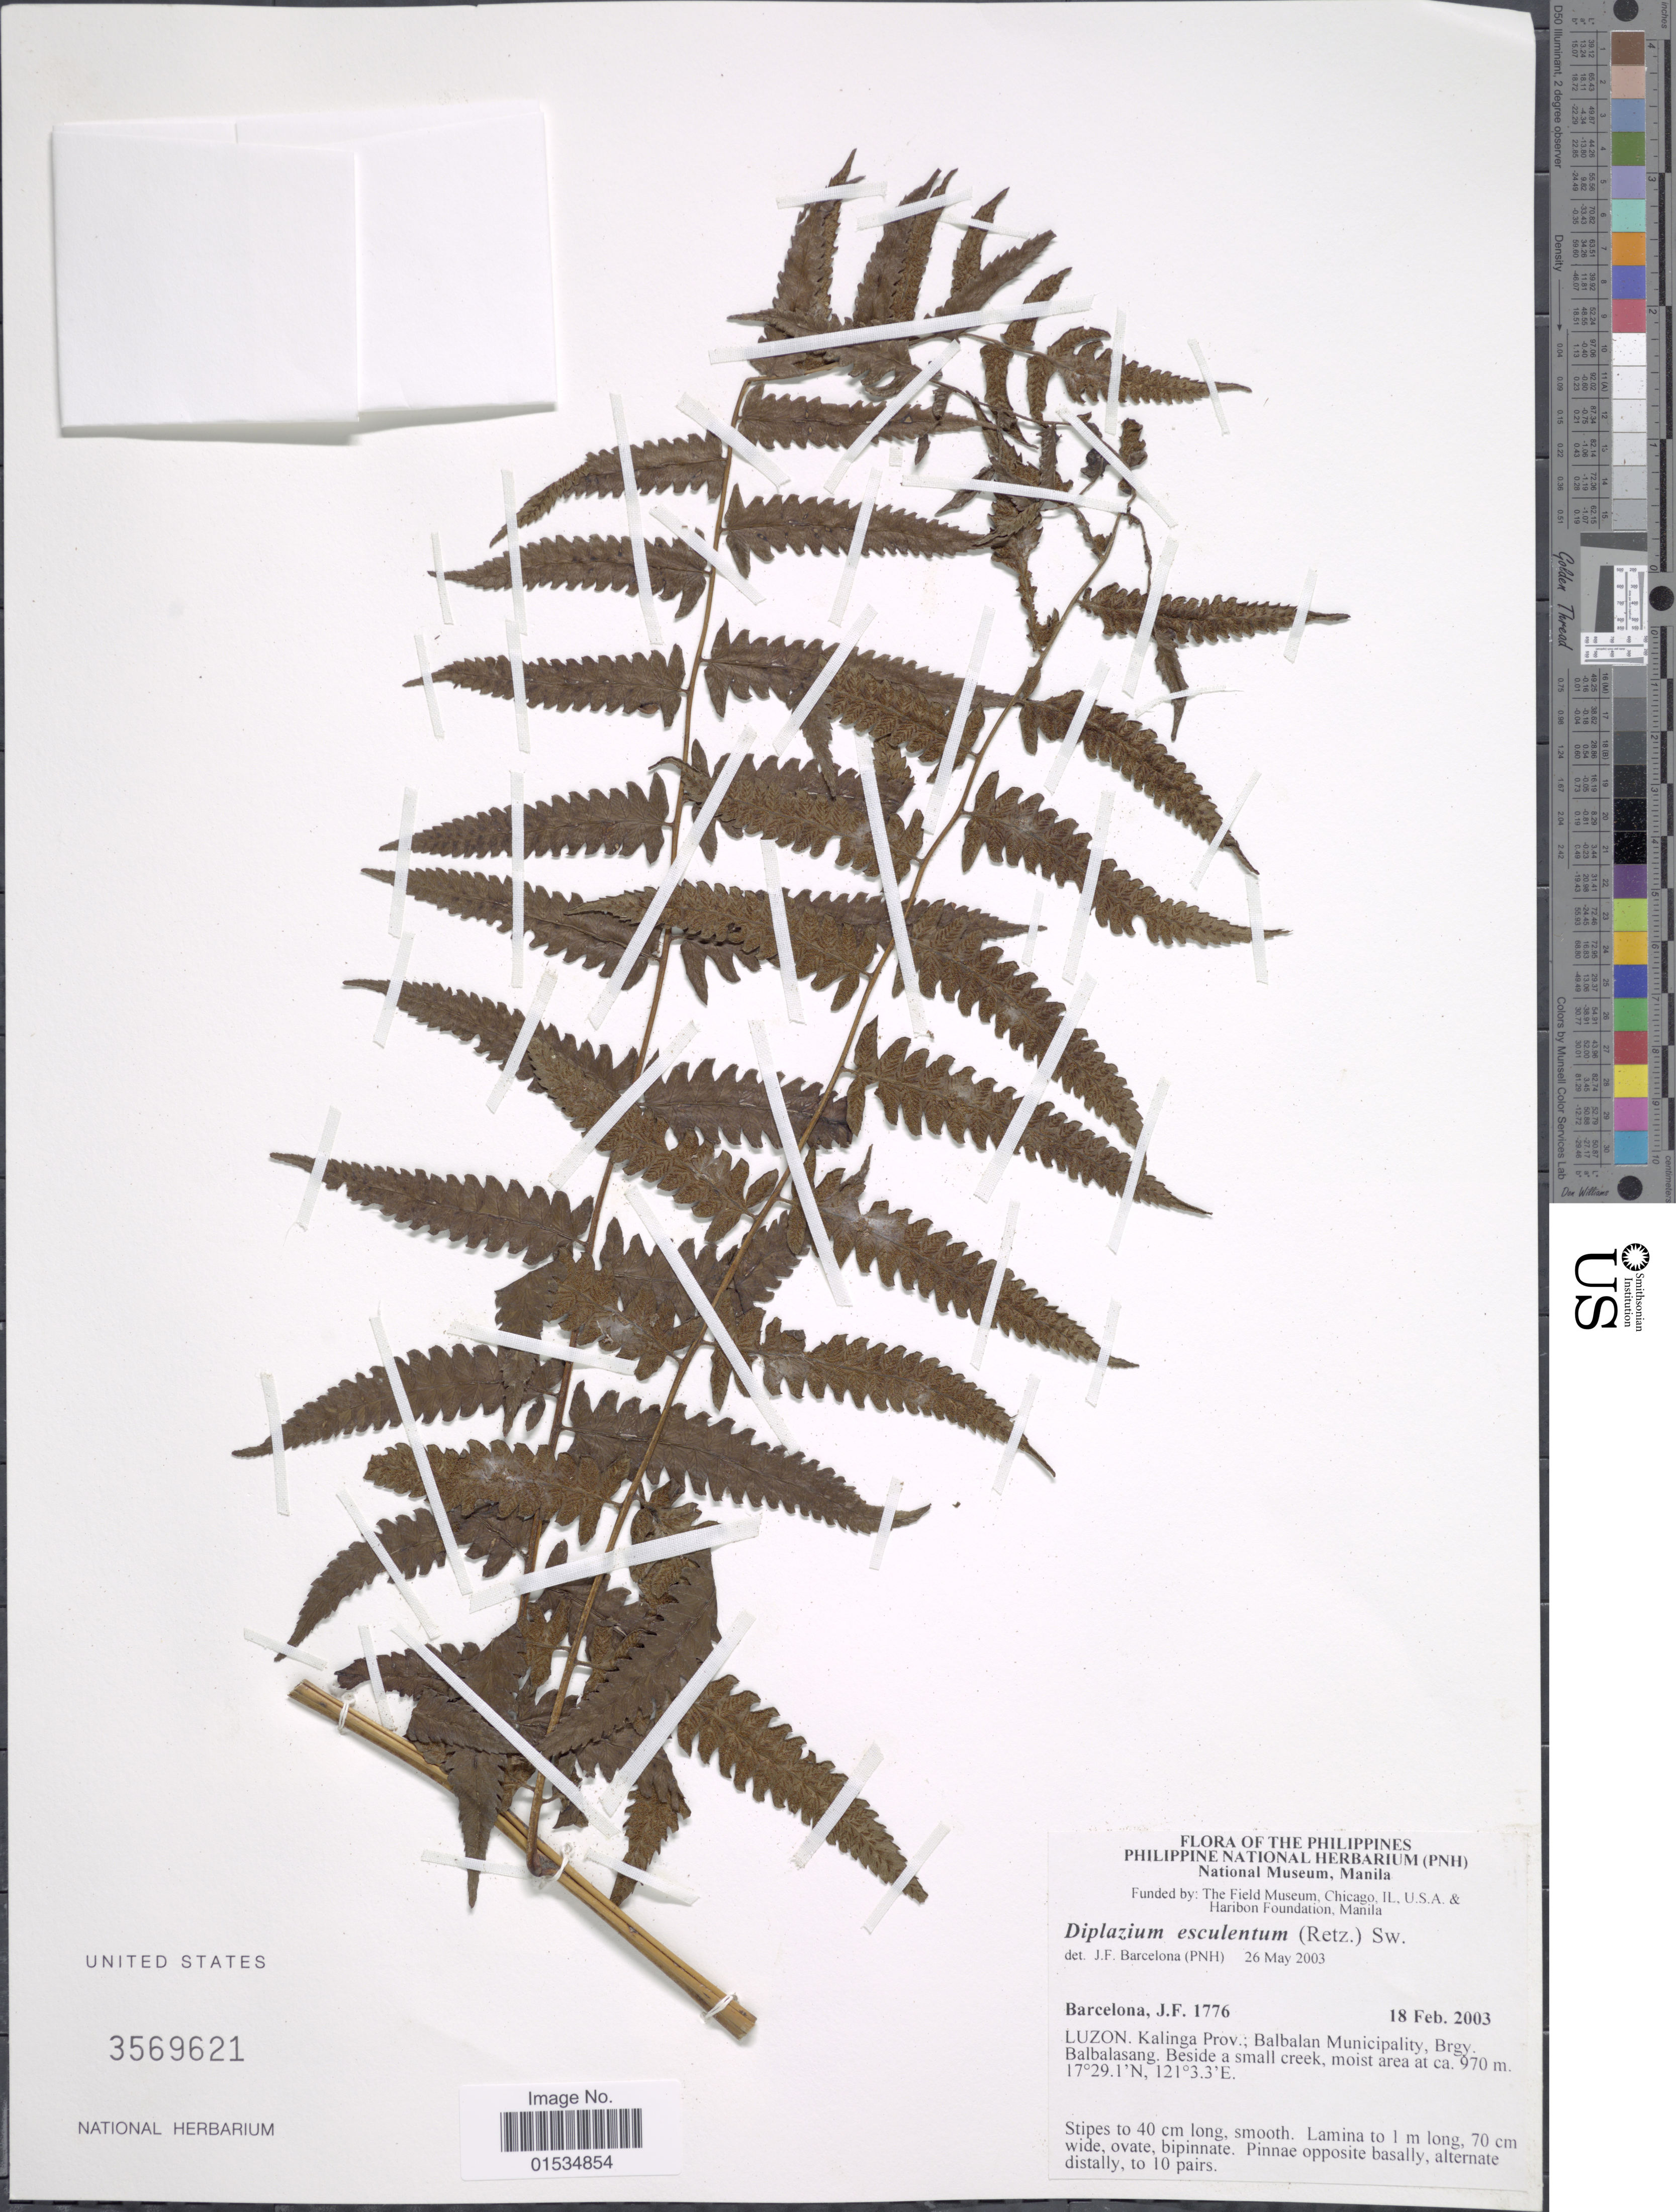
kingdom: Plantae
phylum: Tracheophyta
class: Polypodiopsida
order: Polypodiales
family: Athyriaceae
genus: Diplazium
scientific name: Diplazium esculentum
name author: (Retz.) Sw.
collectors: J. F. Barcelona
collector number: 1776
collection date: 2003-02-18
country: Philippines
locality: Luzon, Kalinga Prov., Balbalan Municipality, Brgy, Balbalasang, Beside a small creek, moist area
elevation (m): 970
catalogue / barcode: US 3569621